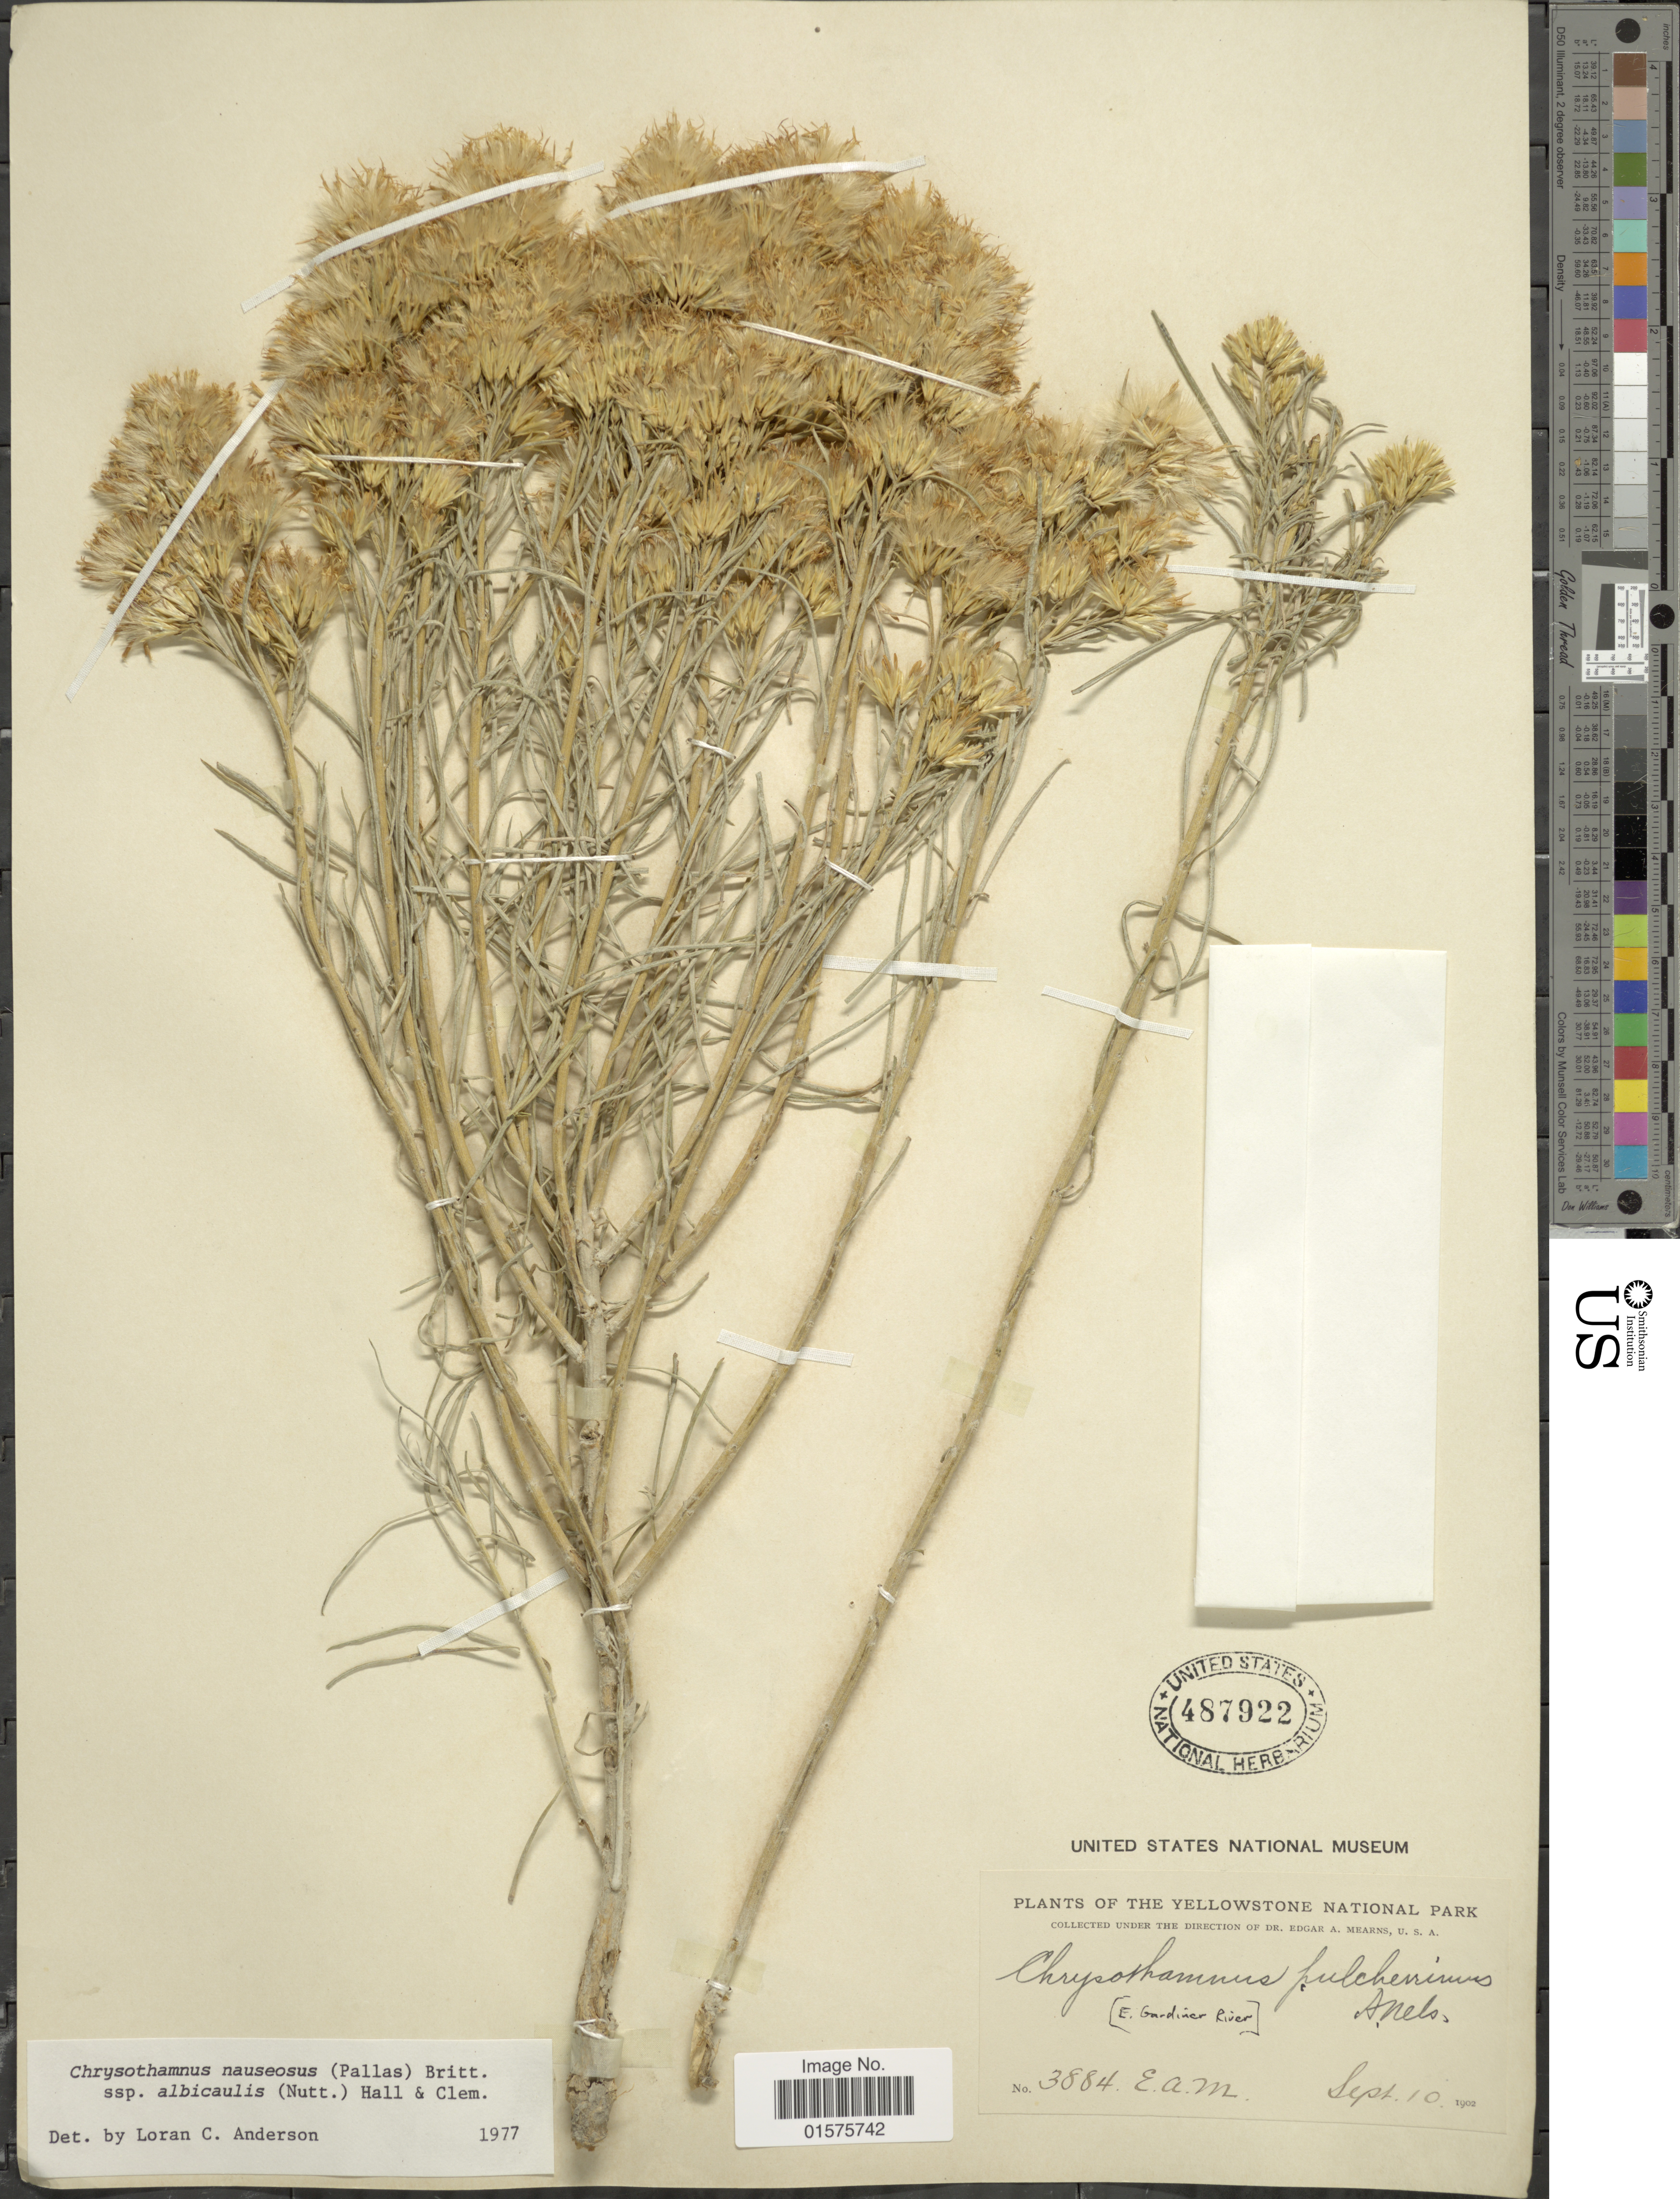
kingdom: Plantae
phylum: Tracheophyta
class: Magnoliopsida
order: Asterales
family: Asteraceae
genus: Ericameria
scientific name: Ericameria nauseosa var. speciosa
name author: (Nutt.) G.L. Nesom & G.I. Baird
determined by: Urbatsch, Lowell E., Curator (LSU), Louisiana State University (UNITED STATES)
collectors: E. A. Mearns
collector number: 3884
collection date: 1902-09-10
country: United States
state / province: Montana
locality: Yellowstone National Park. [E. Gardiner River]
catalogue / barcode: US 487922